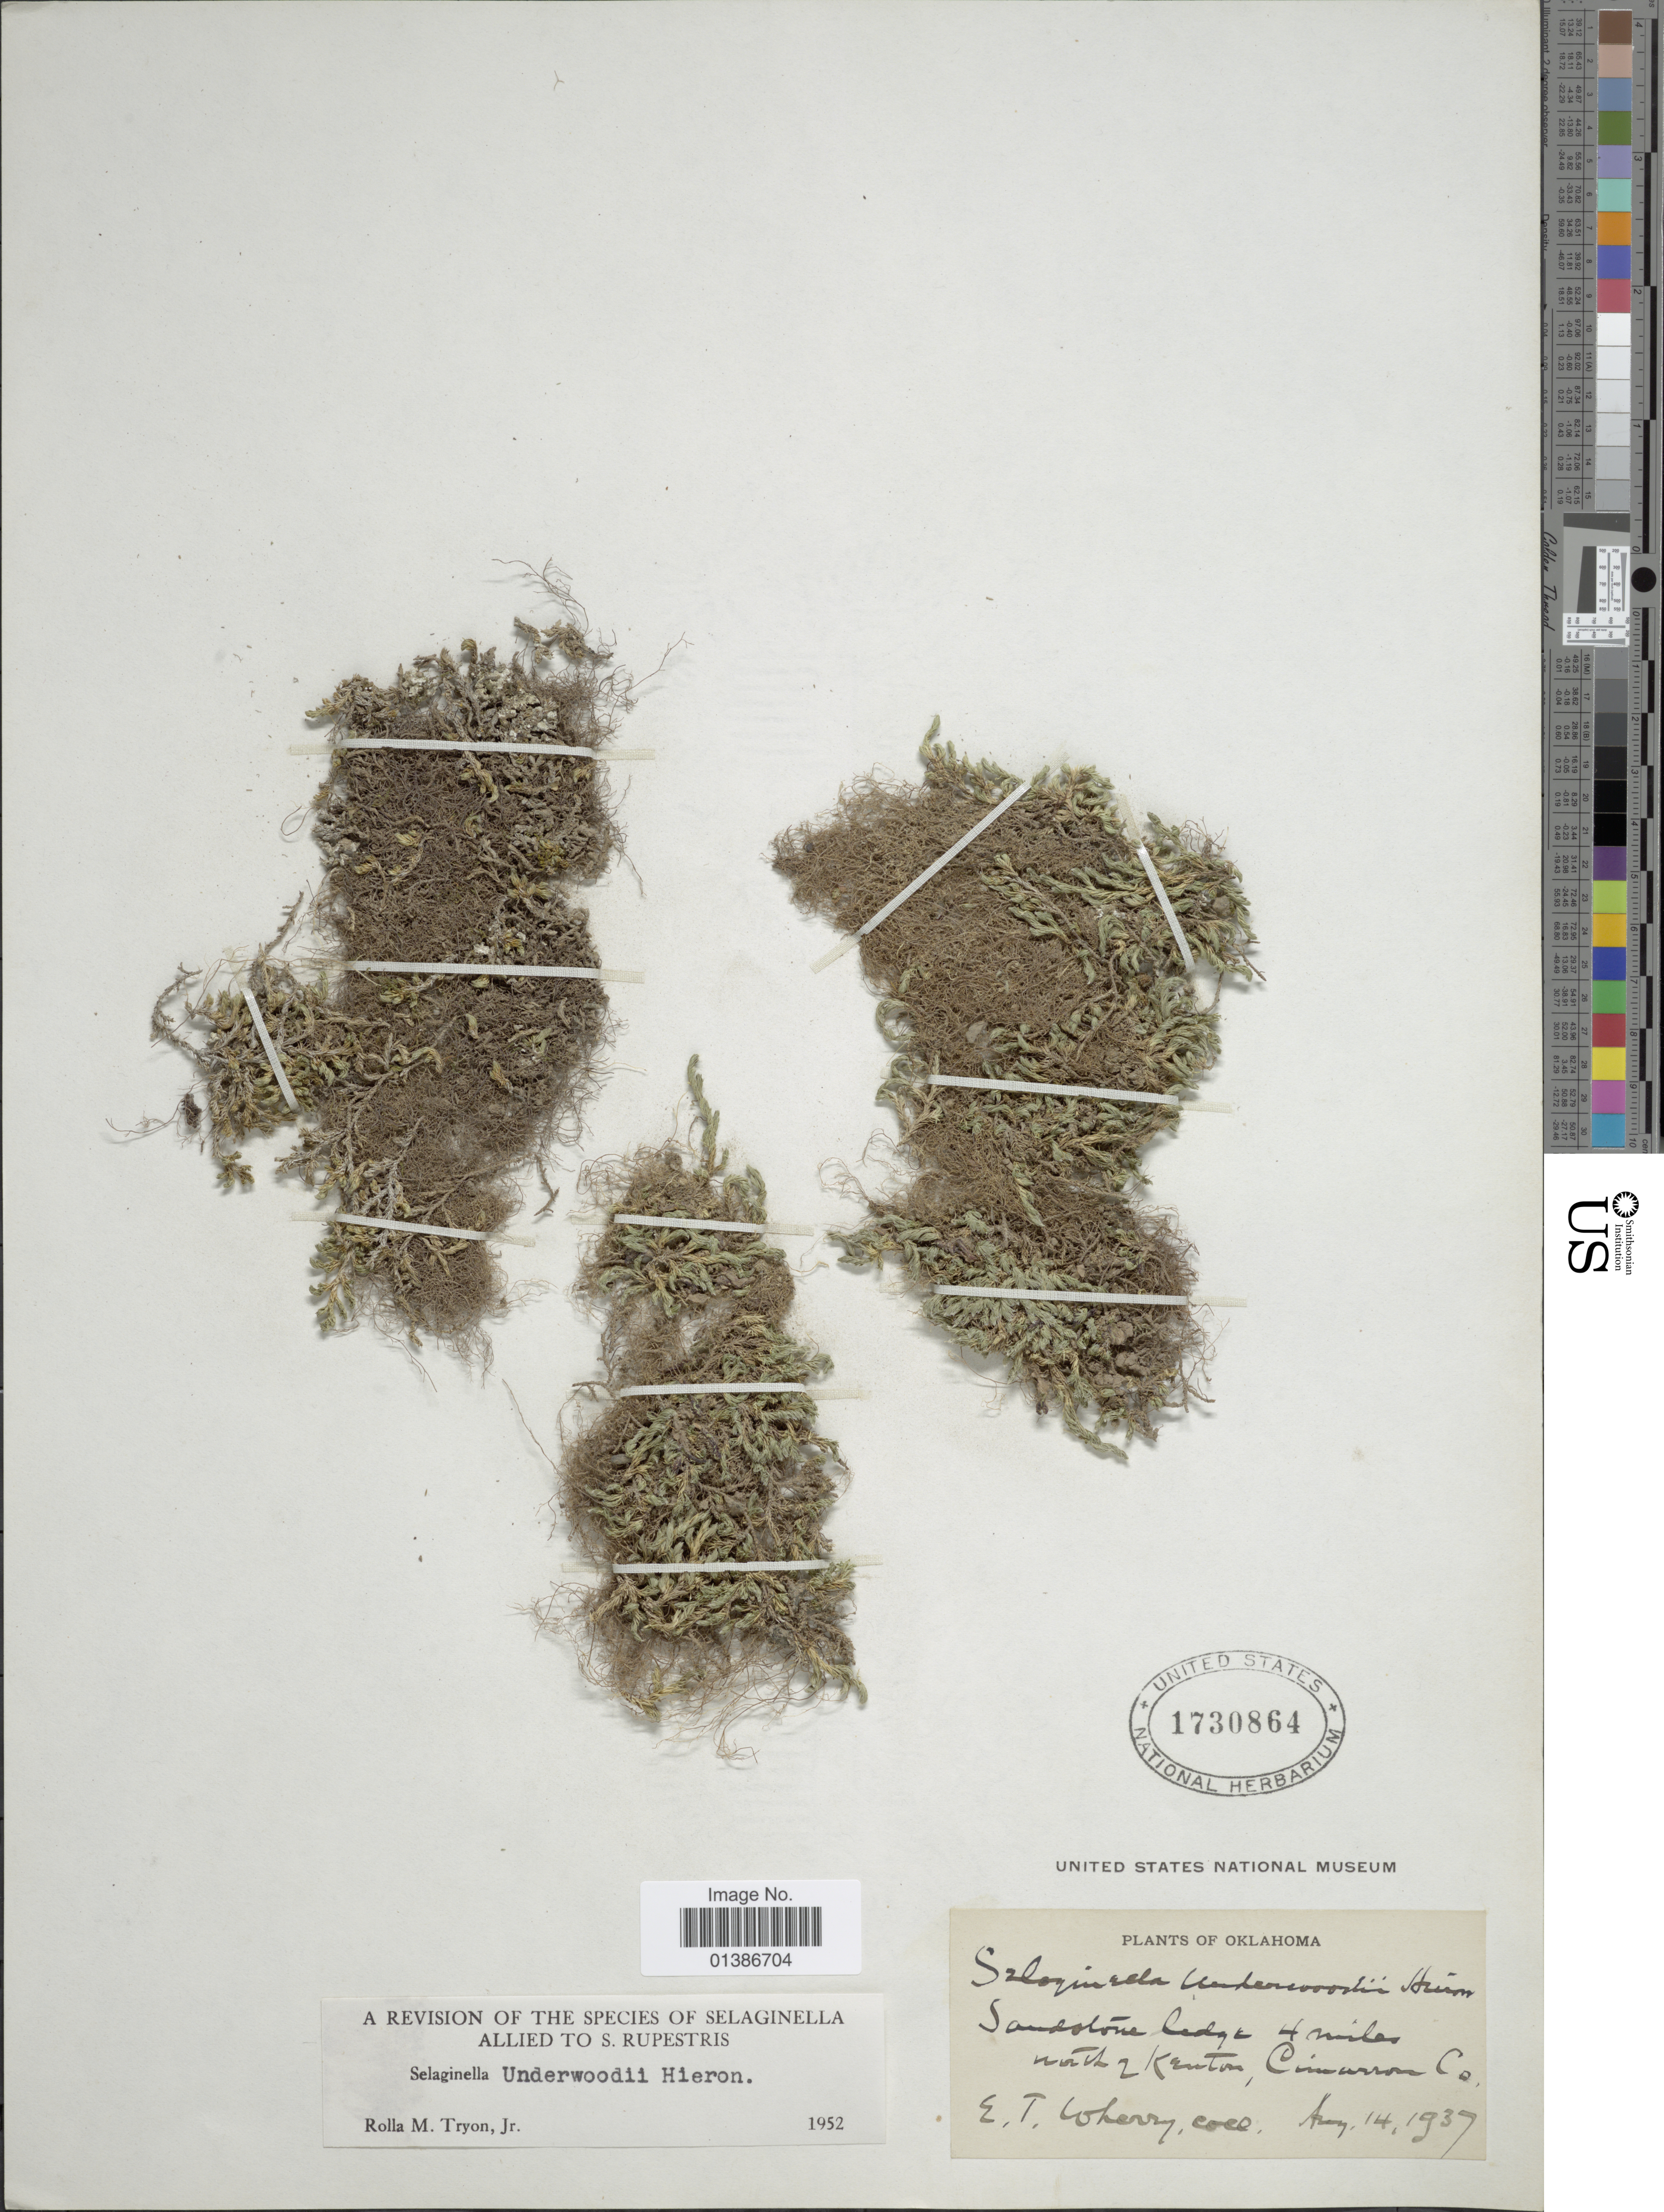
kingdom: Plantae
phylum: Tracheophyta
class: Lycopodiopsida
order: Selaginellales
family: Selaginellaceae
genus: Selaginella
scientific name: Selaginella underwoodii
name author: Hieron.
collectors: E. T. Wherry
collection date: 1937-08-14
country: United States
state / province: Oklahoma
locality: Sandstone ledge 4 miles north of Kenton, Cimarron Co.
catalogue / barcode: US 1730864